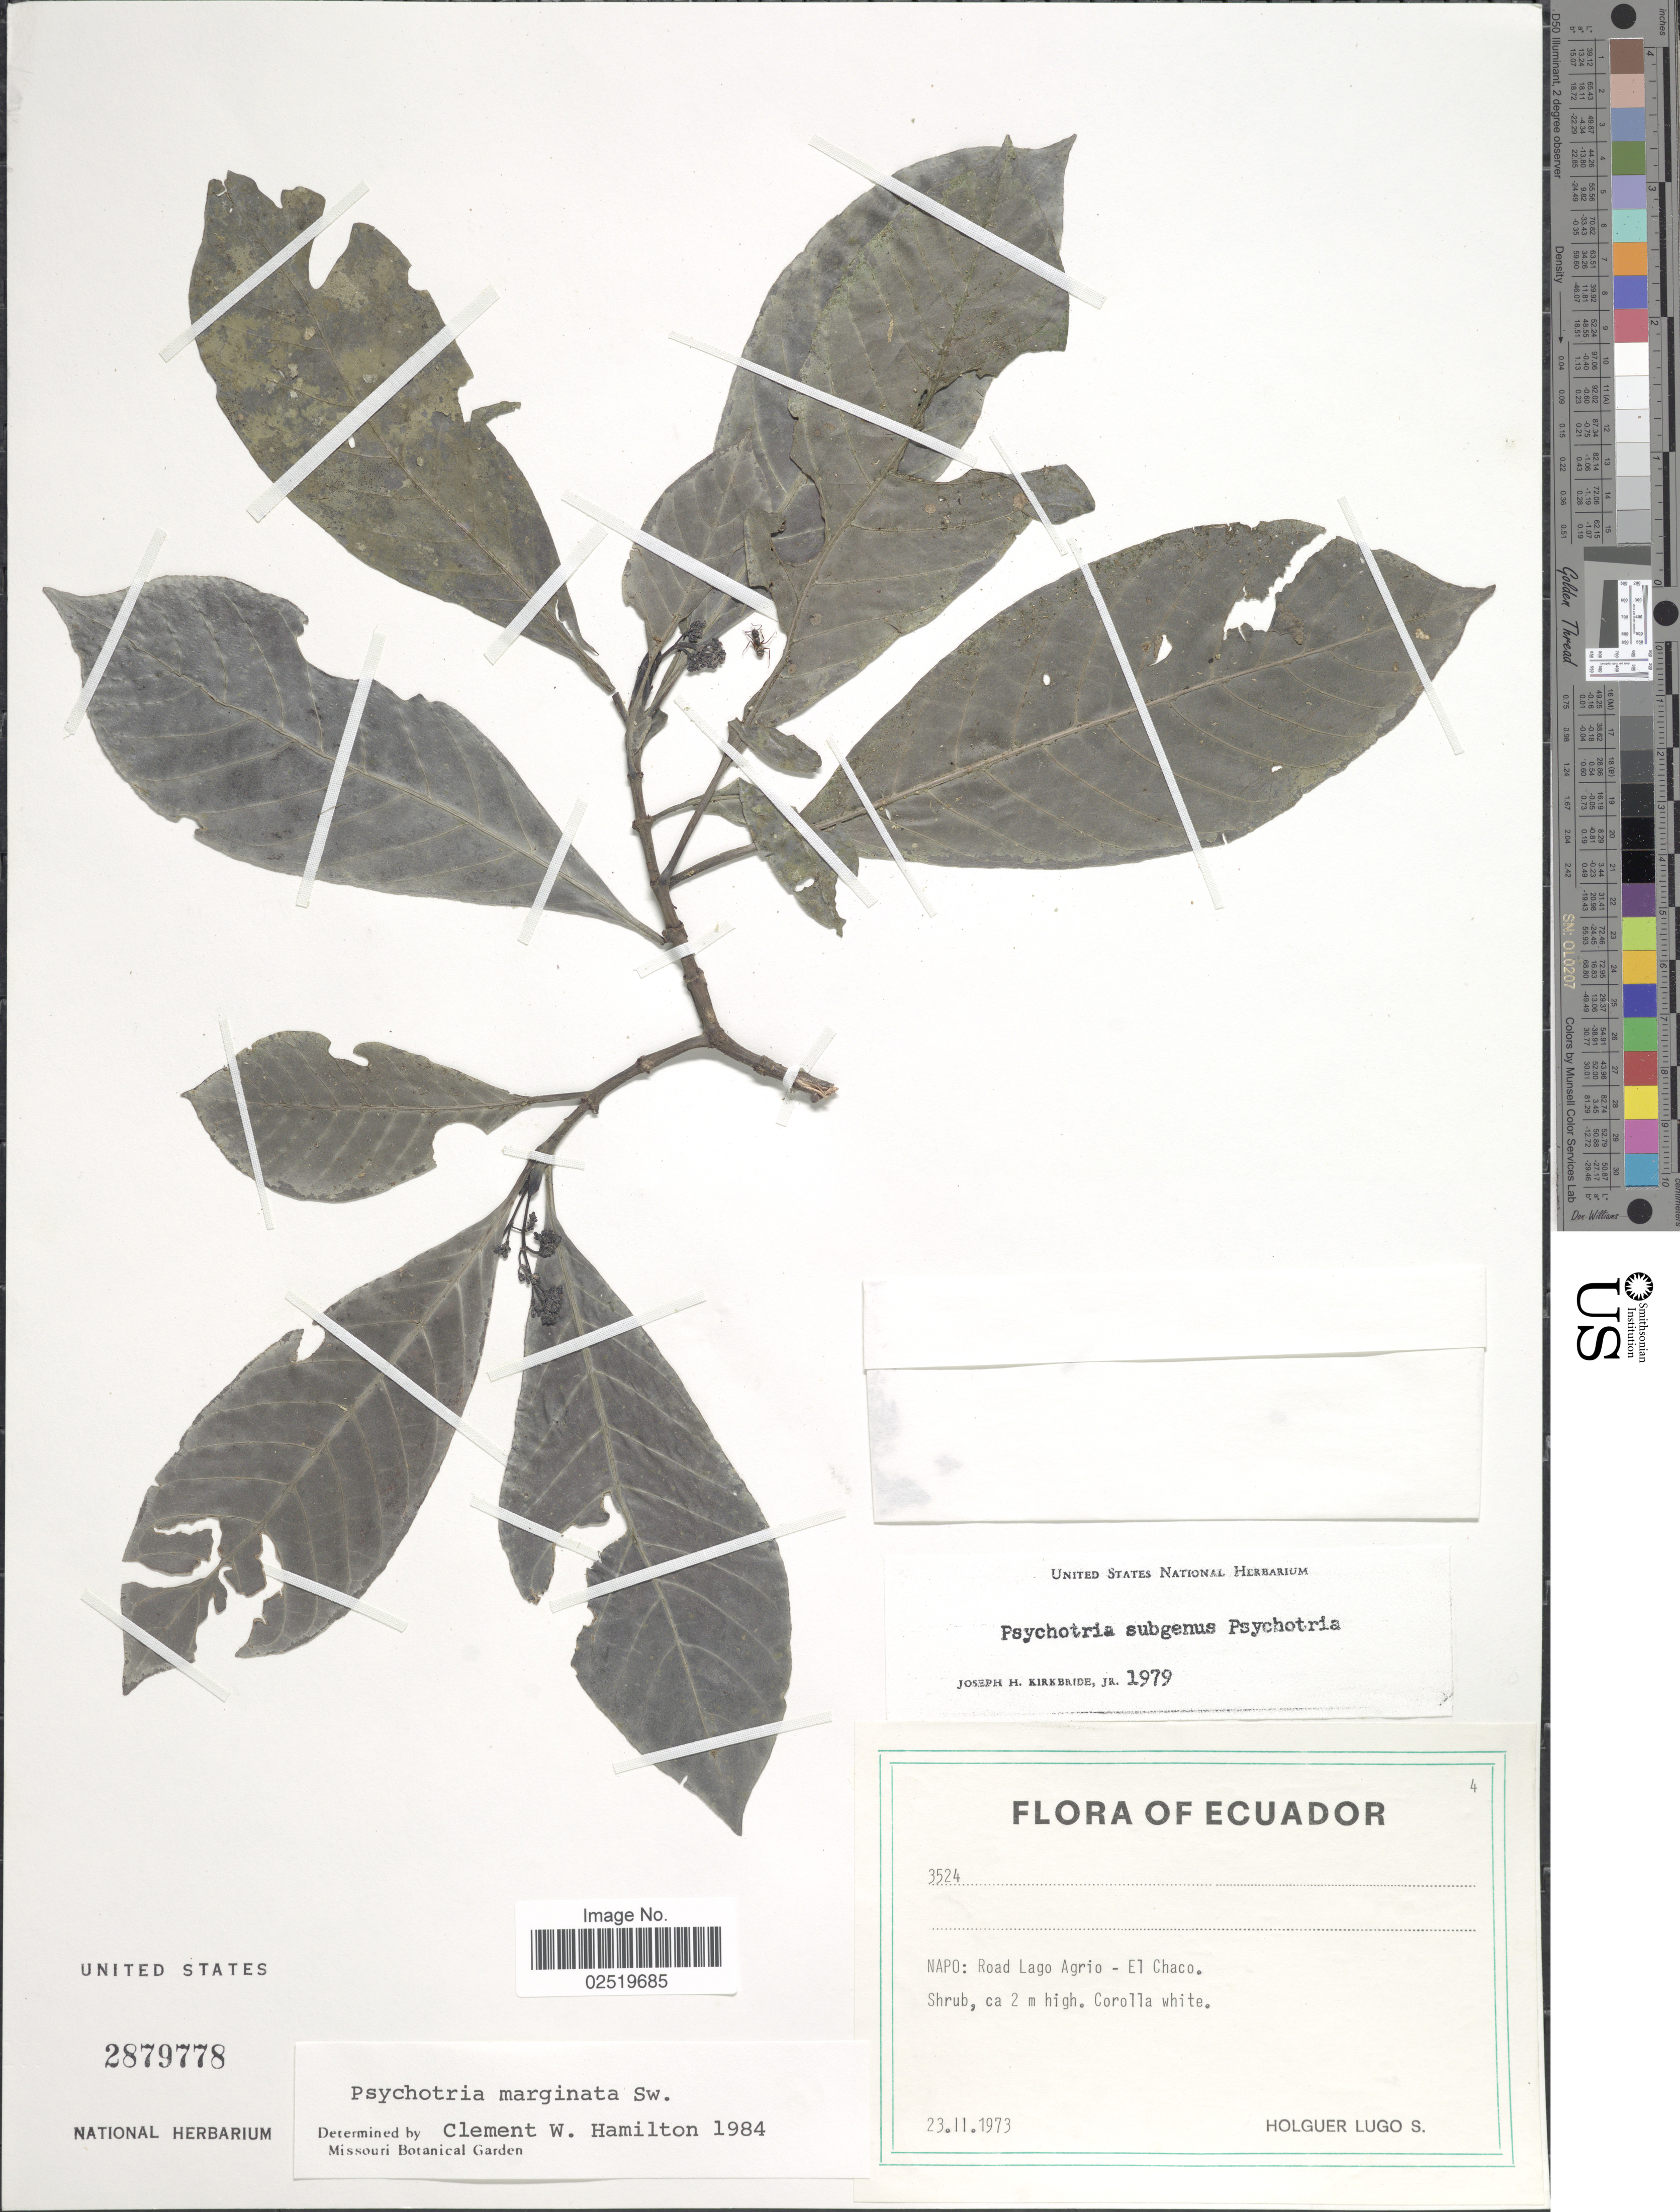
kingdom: Plantae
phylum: Tracheophyta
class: Magnoliopsida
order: Gentianales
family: Rubiaceae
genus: Psychotria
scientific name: Psychotria marginata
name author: Sw.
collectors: H. Lugo S.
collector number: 3524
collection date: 1973-02-23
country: Ecuador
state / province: Napo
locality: Road Lago Agrio-El Chaco.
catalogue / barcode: US 2879778